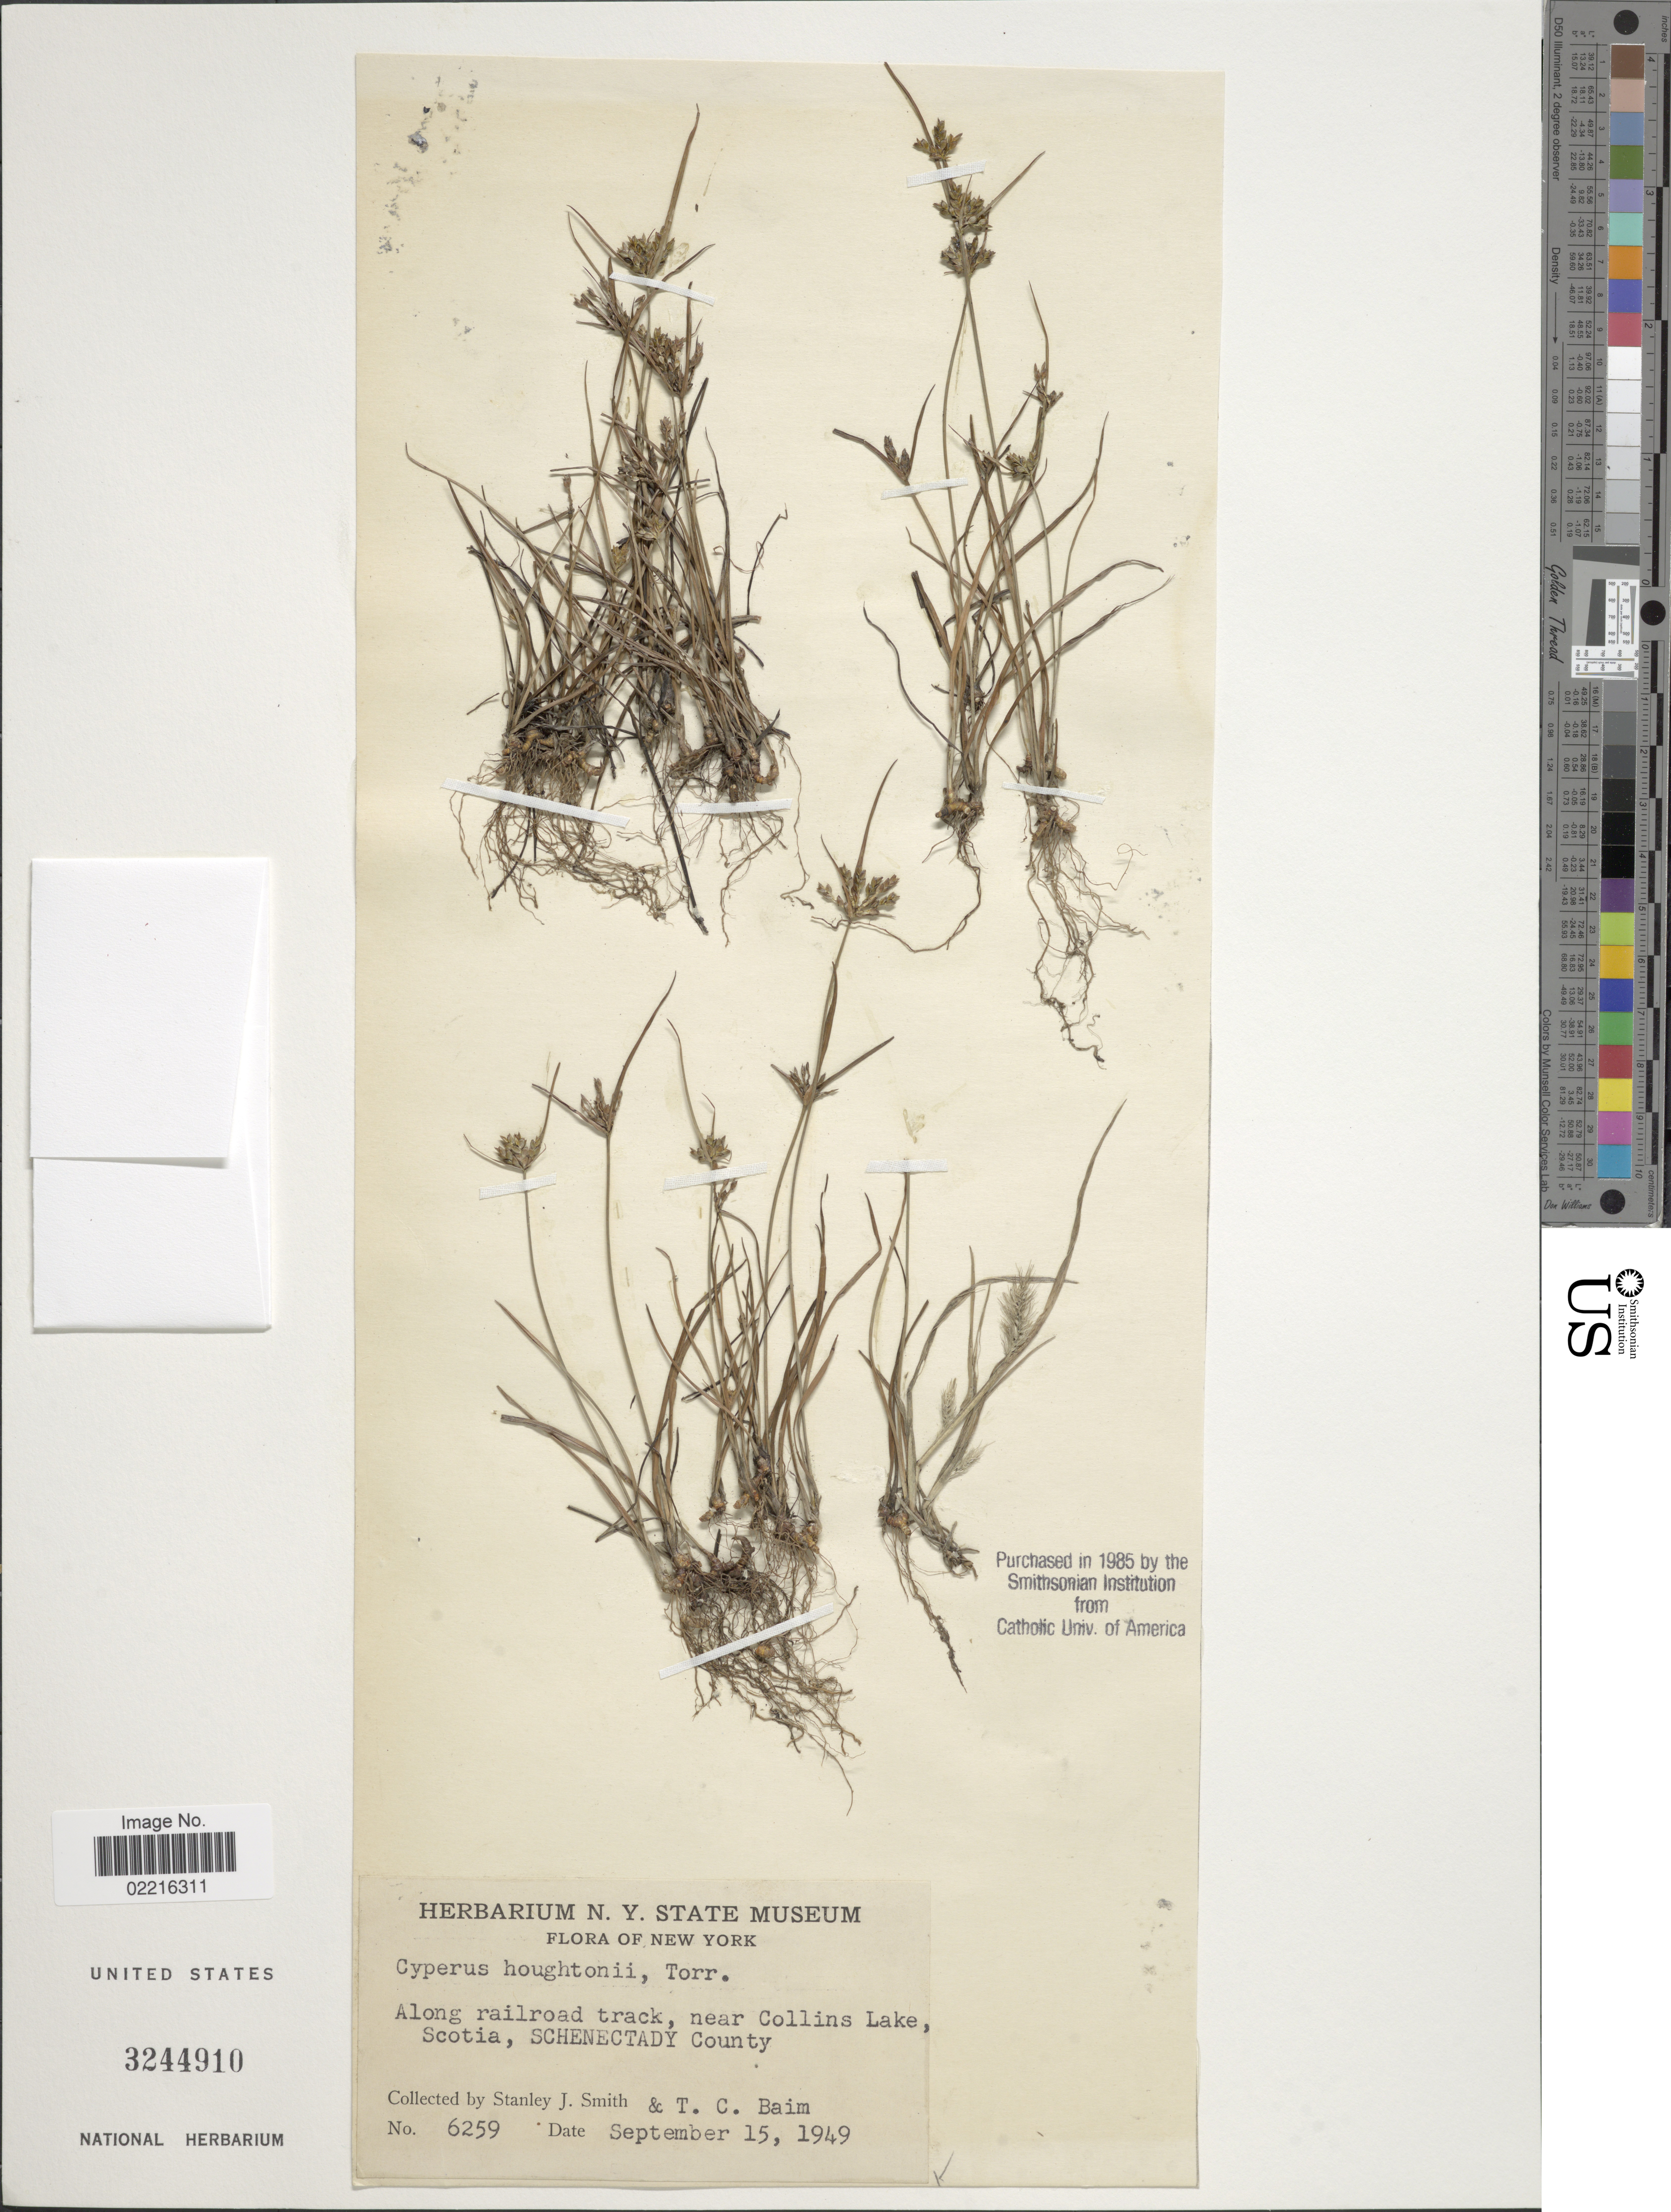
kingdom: Plantae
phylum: Tracheophyta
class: Liliopsida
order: Poales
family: Cyperaceae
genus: Cyperus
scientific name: Cyperus houghtonii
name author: Torr.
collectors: S. Smith & T. Baim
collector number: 6259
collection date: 1949-09-15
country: United States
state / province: New York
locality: Along railroad track, near Collins Lake, Scotia, Schenectady County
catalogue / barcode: US 3244910